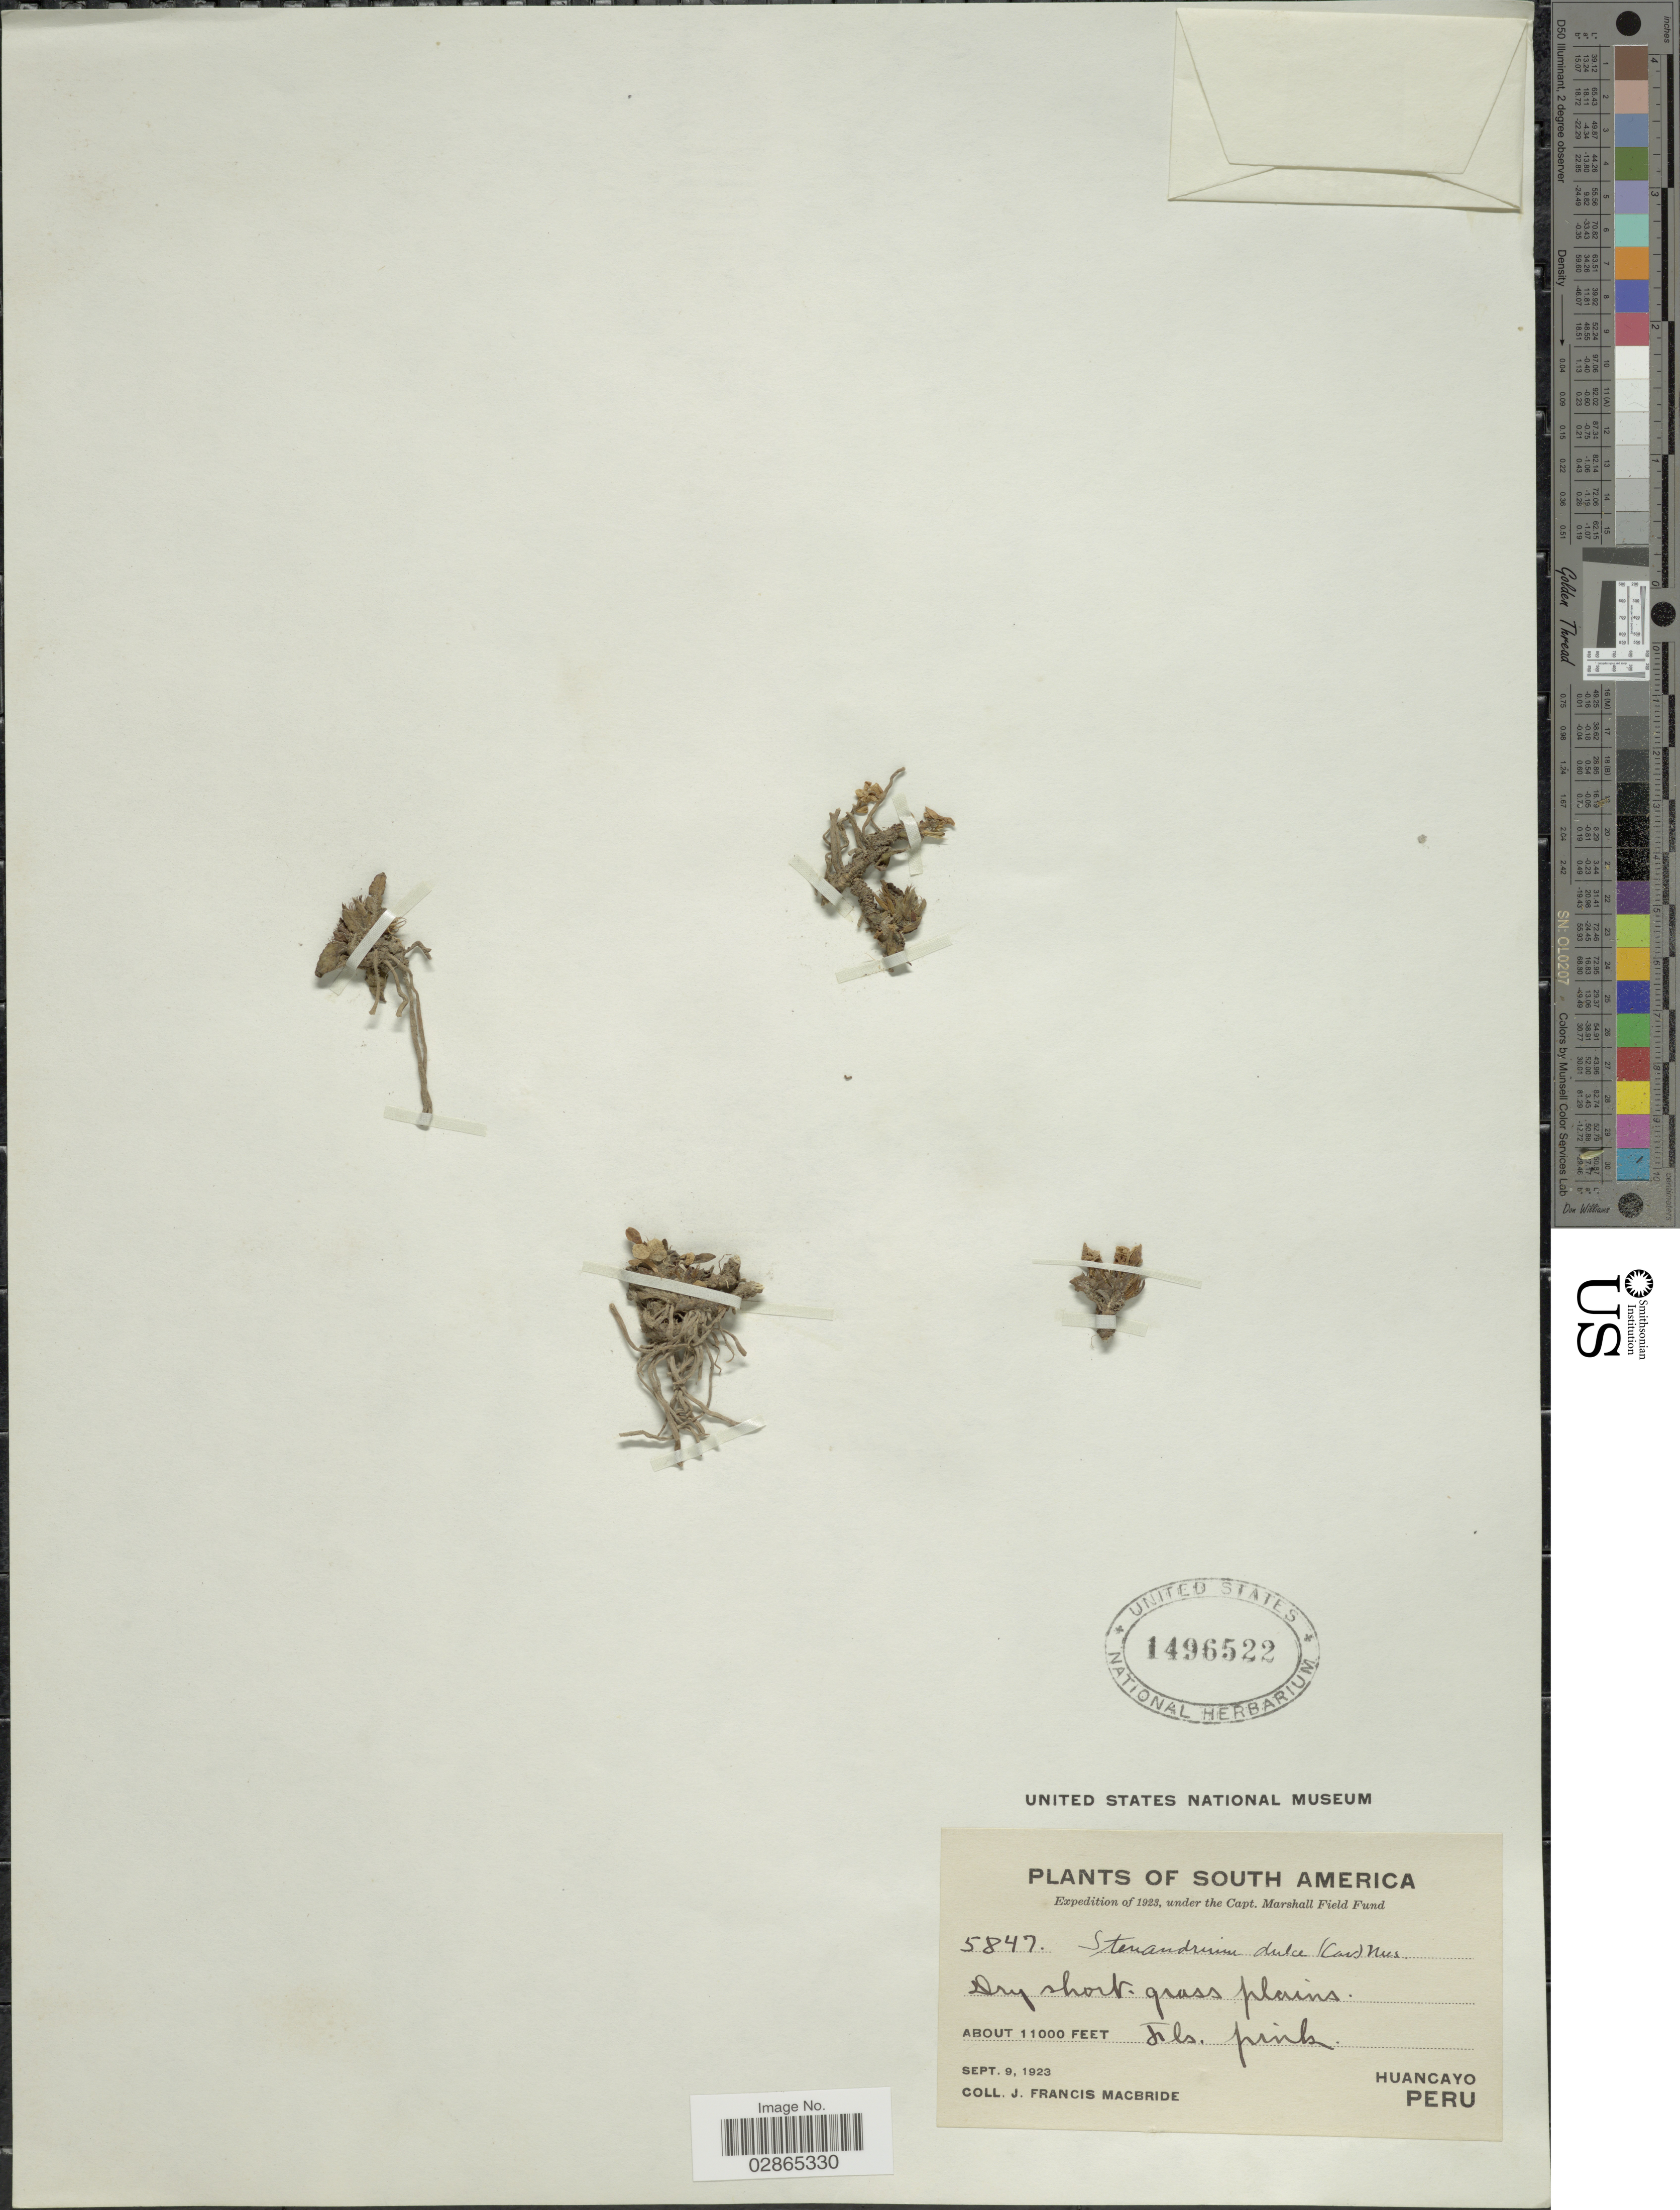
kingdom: Plantae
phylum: Tracheophyta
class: Magnoliopsida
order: Lamiales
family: Acanthaceae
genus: Stenandrium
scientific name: Stenandrium dulce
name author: (Cav.) Nees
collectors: J. F. Macbride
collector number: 5847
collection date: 1923-09-09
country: Peru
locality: Huancayo.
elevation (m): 3353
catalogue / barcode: US 1496522